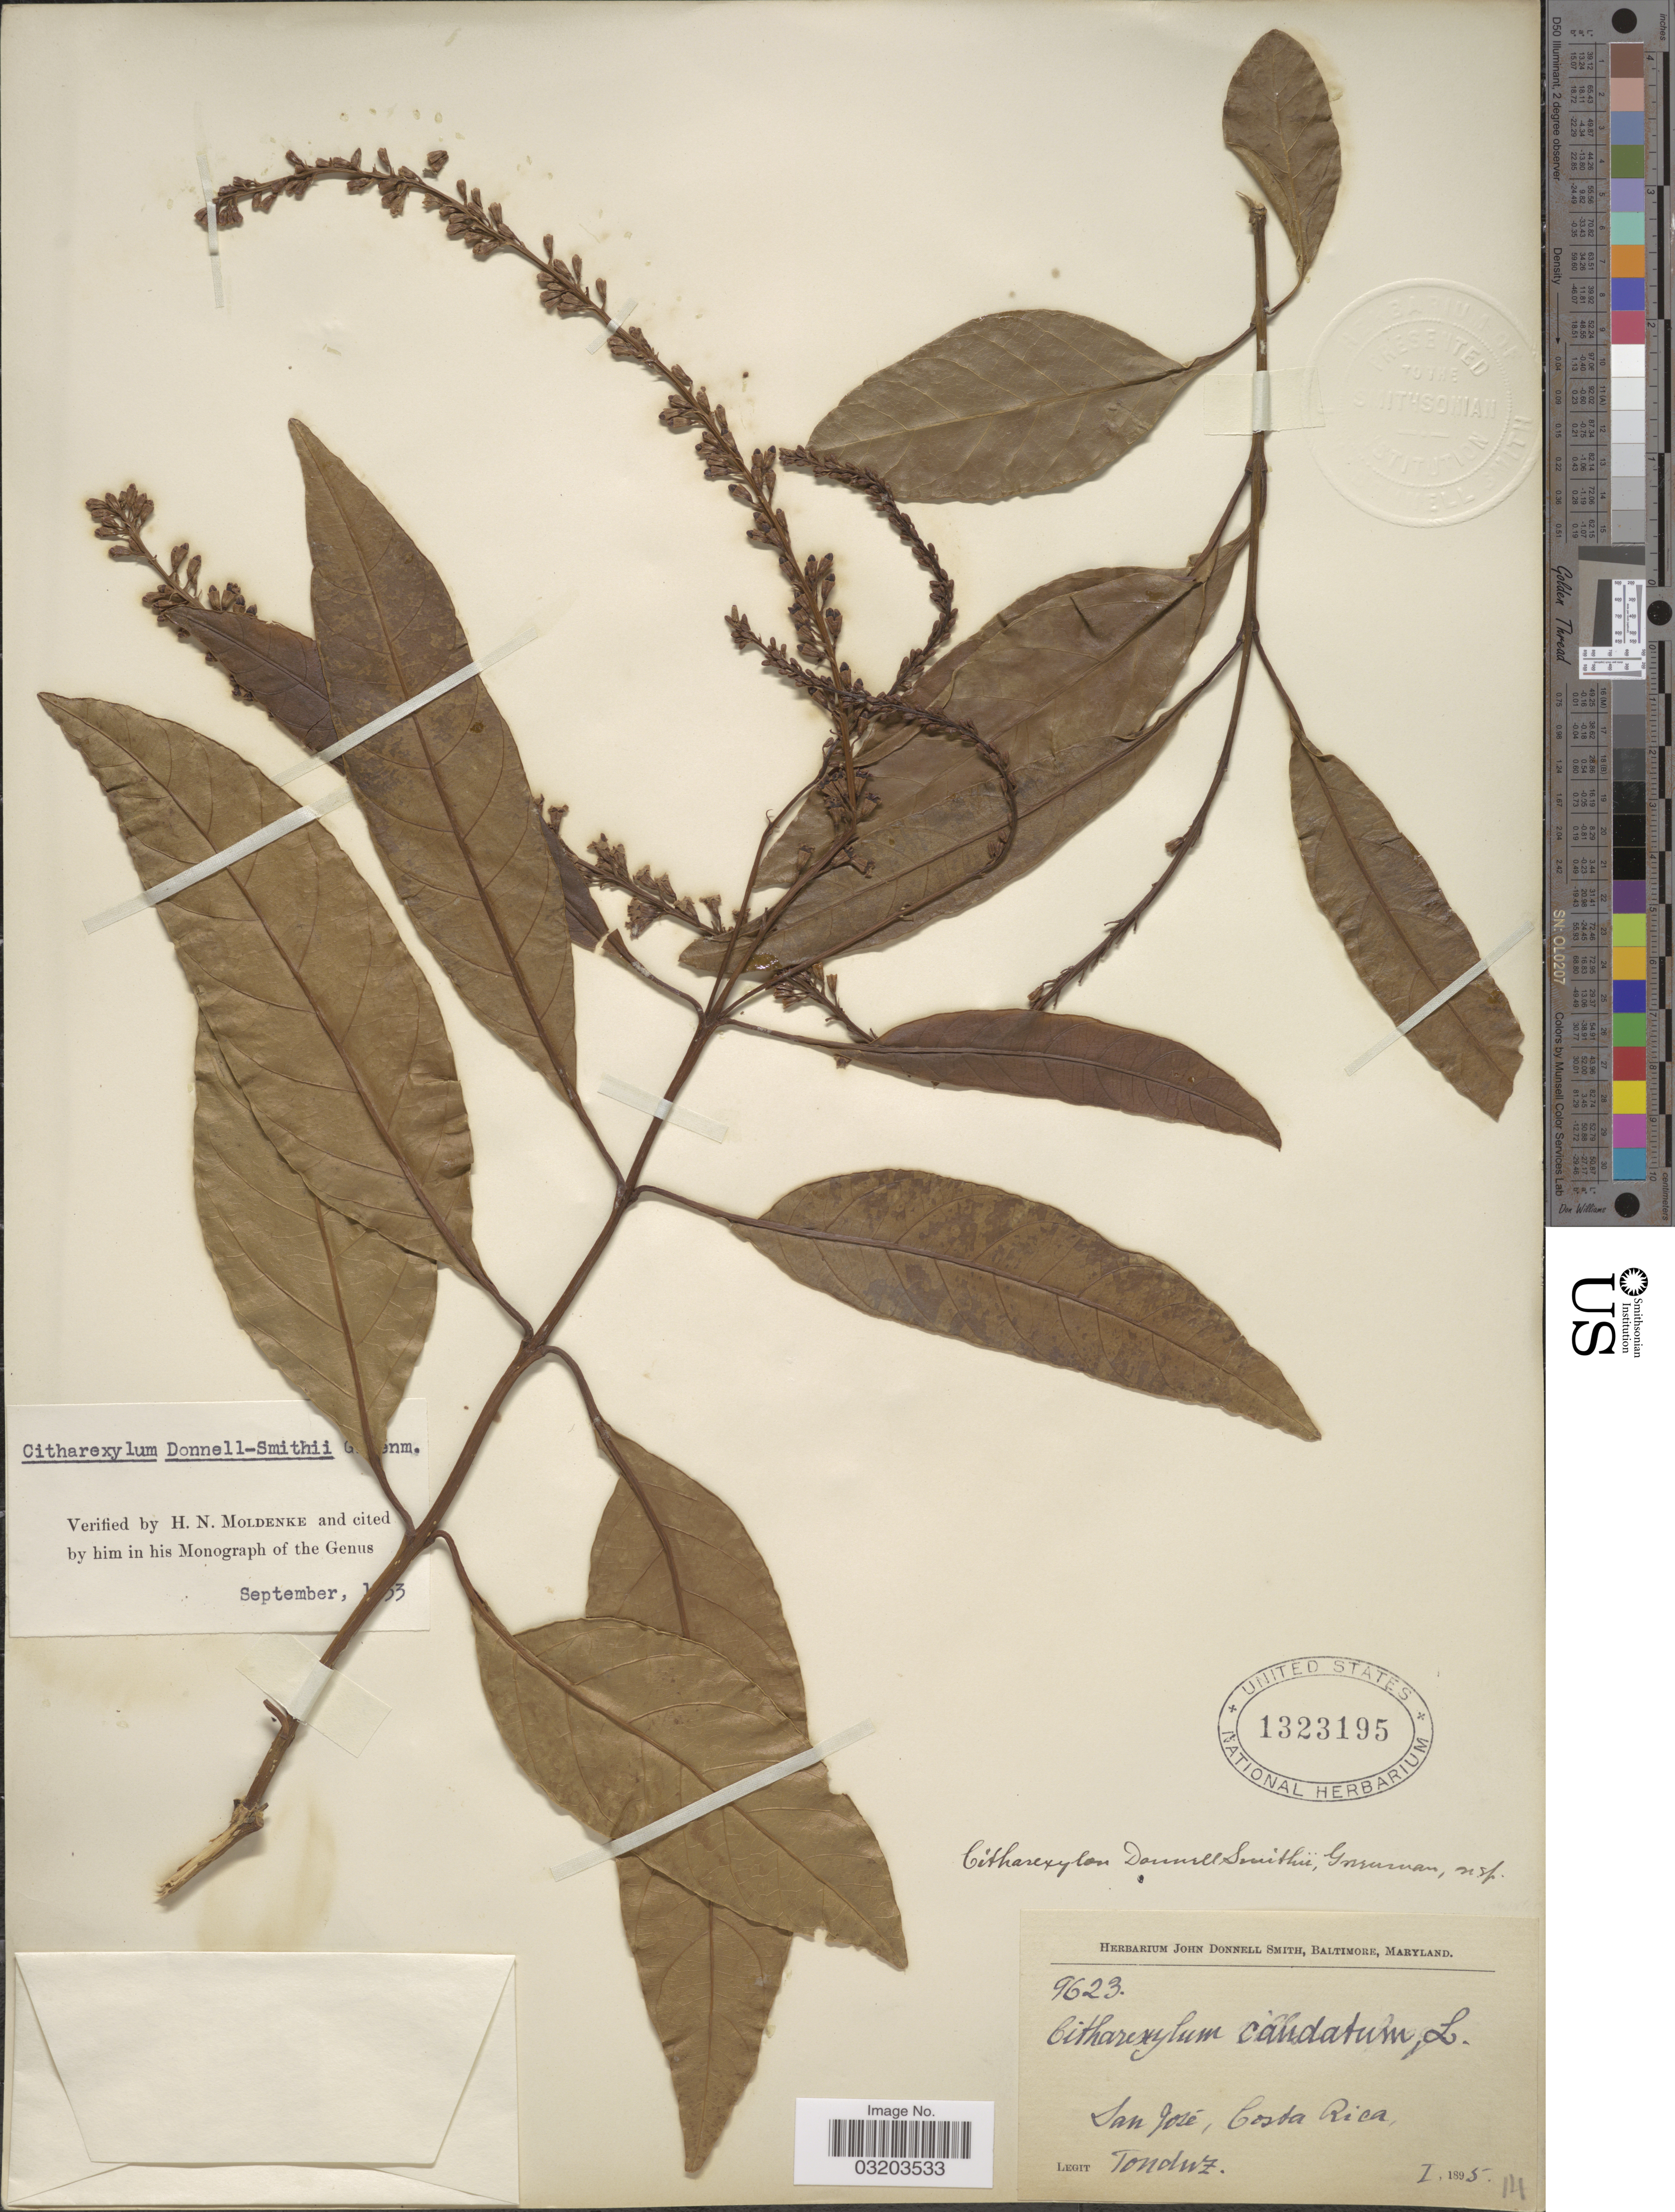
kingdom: Plantae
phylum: Tracheophyta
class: Magnoliopsida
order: Lamiales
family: Verbenaceae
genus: Citharexylum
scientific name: Citharexylum donnell-smithii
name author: Greenm.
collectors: Tonduz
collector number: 9623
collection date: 1895-01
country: Costa Rica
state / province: San José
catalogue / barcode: US 1323195